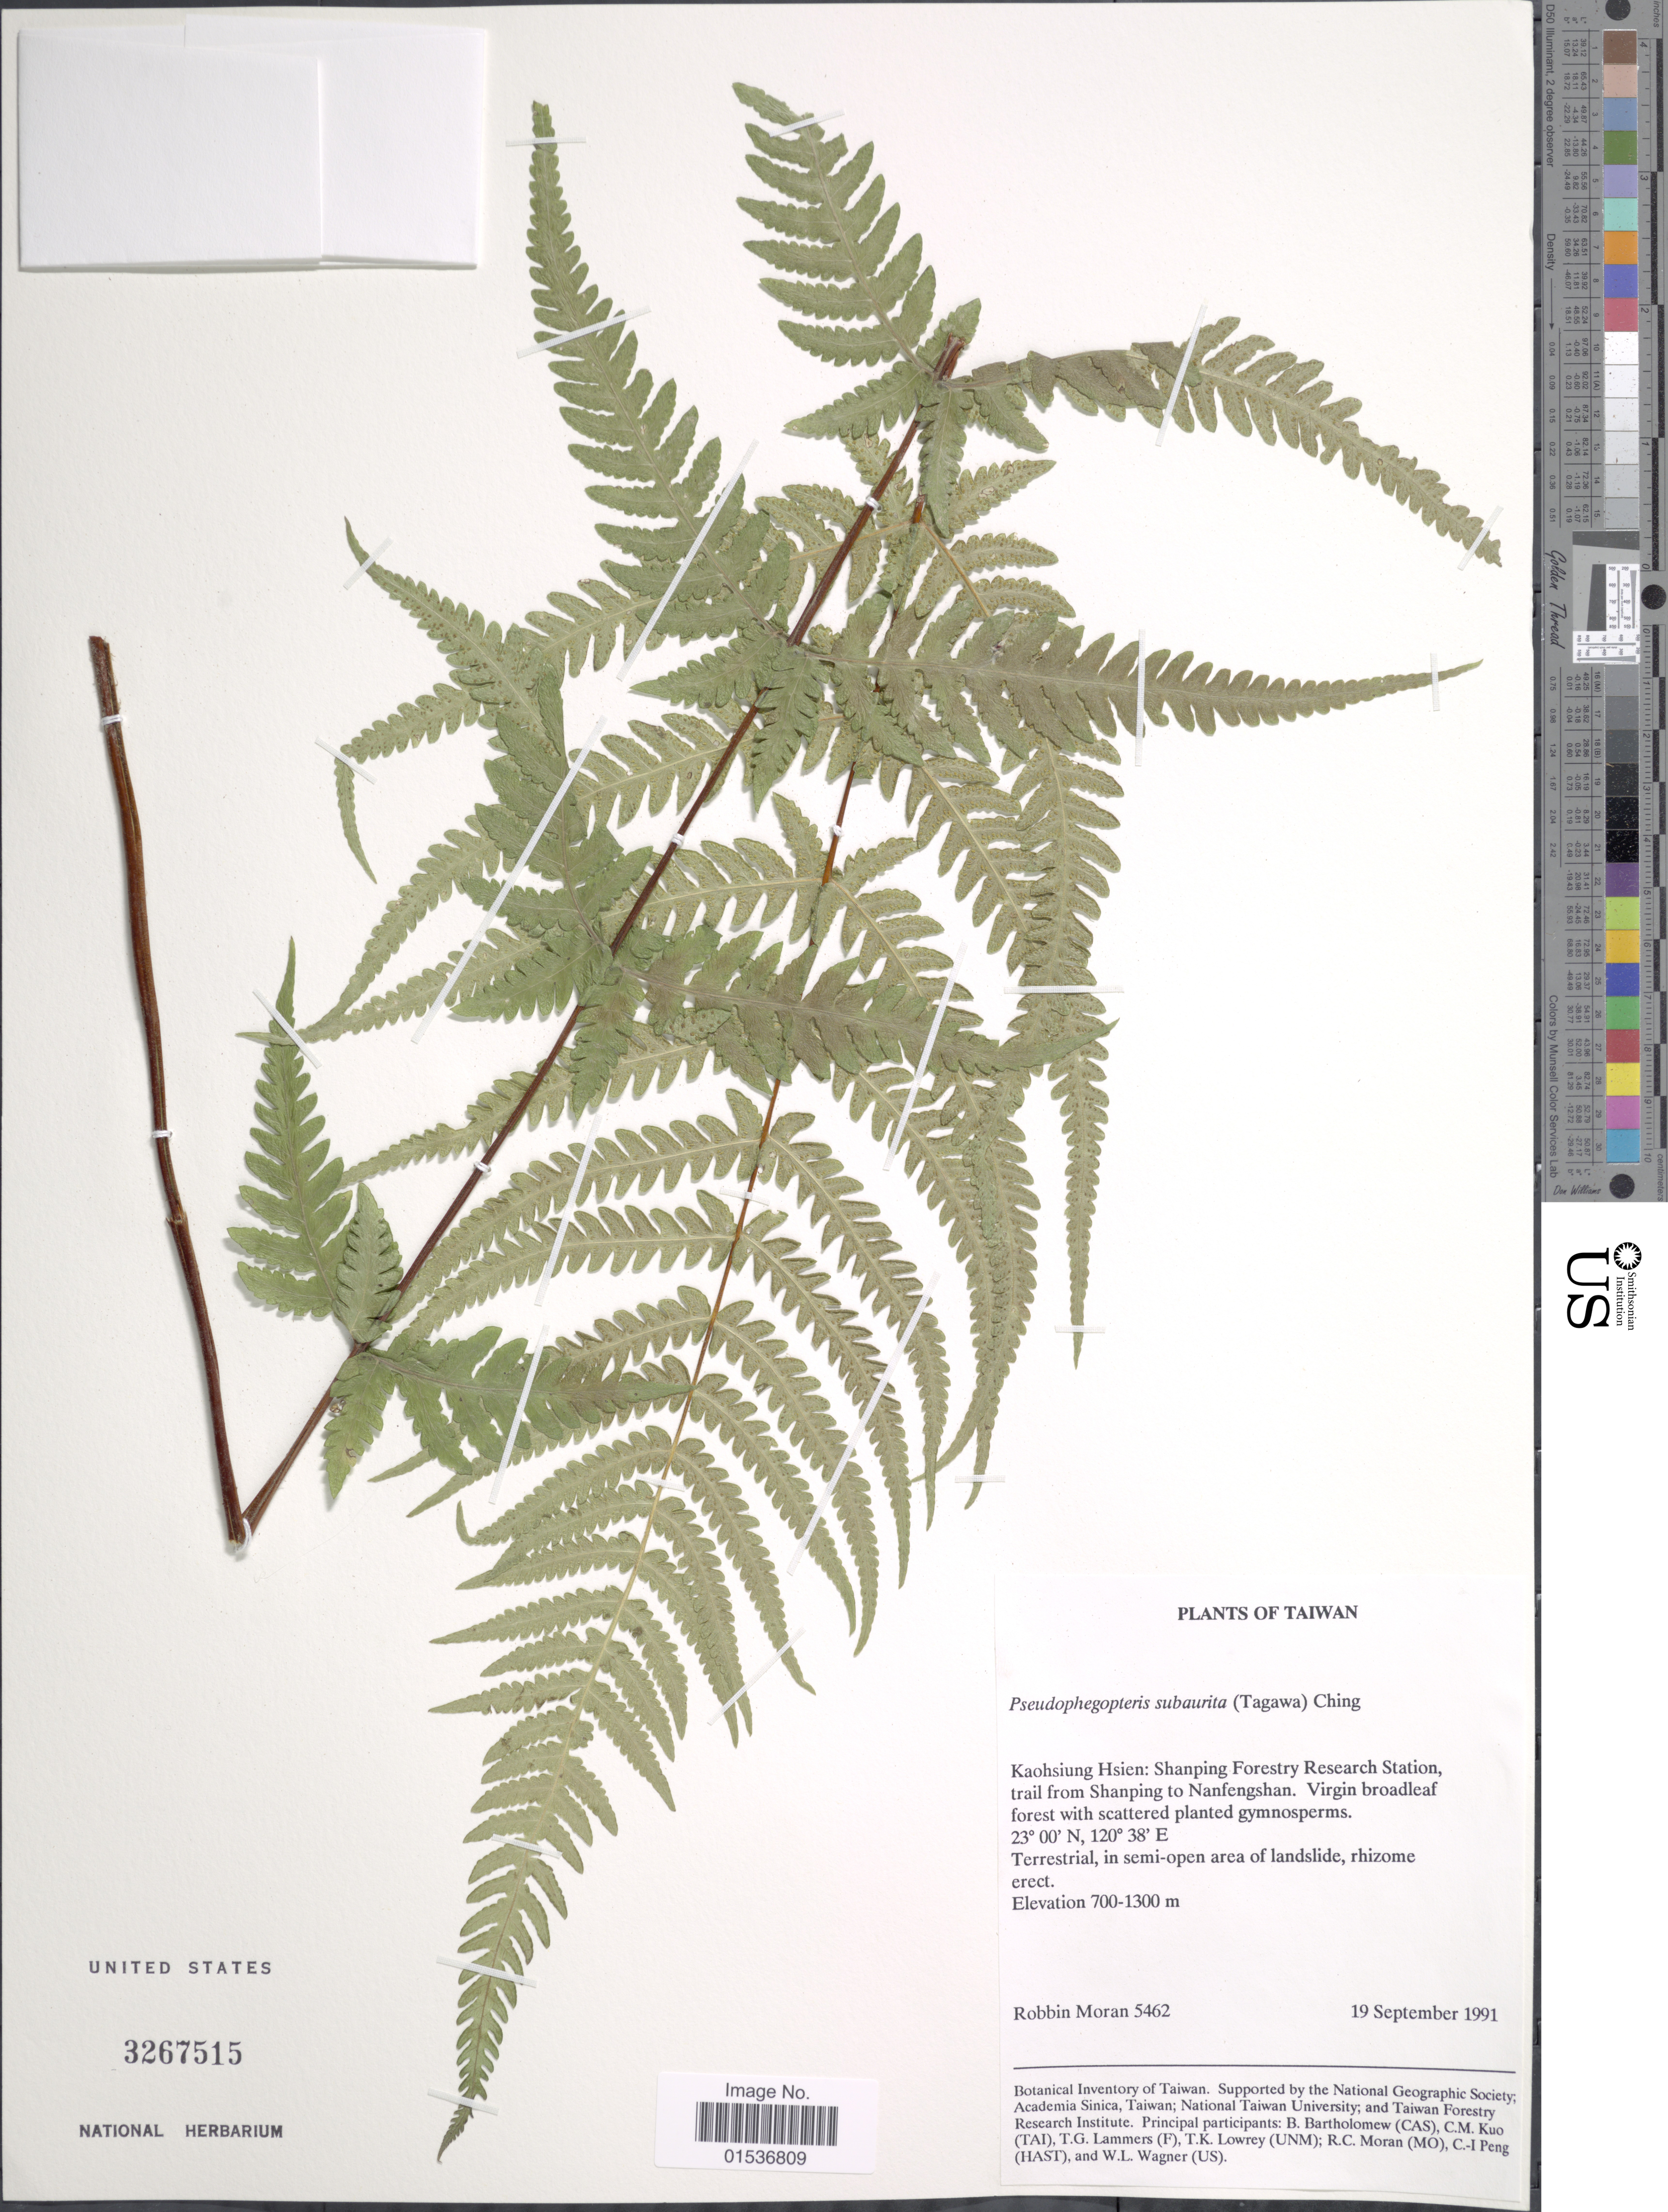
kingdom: Plantae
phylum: Tracheophyta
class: Polypodiopsida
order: Polypodiales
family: Thelypteridaceae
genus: Pseudophegopteris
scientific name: Pseudophegopteris subaurita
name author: (Tagawa) Ching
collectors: R. C. Moran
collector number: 5462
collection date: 1991-09-19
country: Taiwan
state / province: Kaohsiung City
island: Taiwan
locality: Kaohsiung Hsien: Shanping Forestry Research Station, trail from Shanping to Nanfengshan.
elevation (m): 700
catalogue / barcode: US 3267515